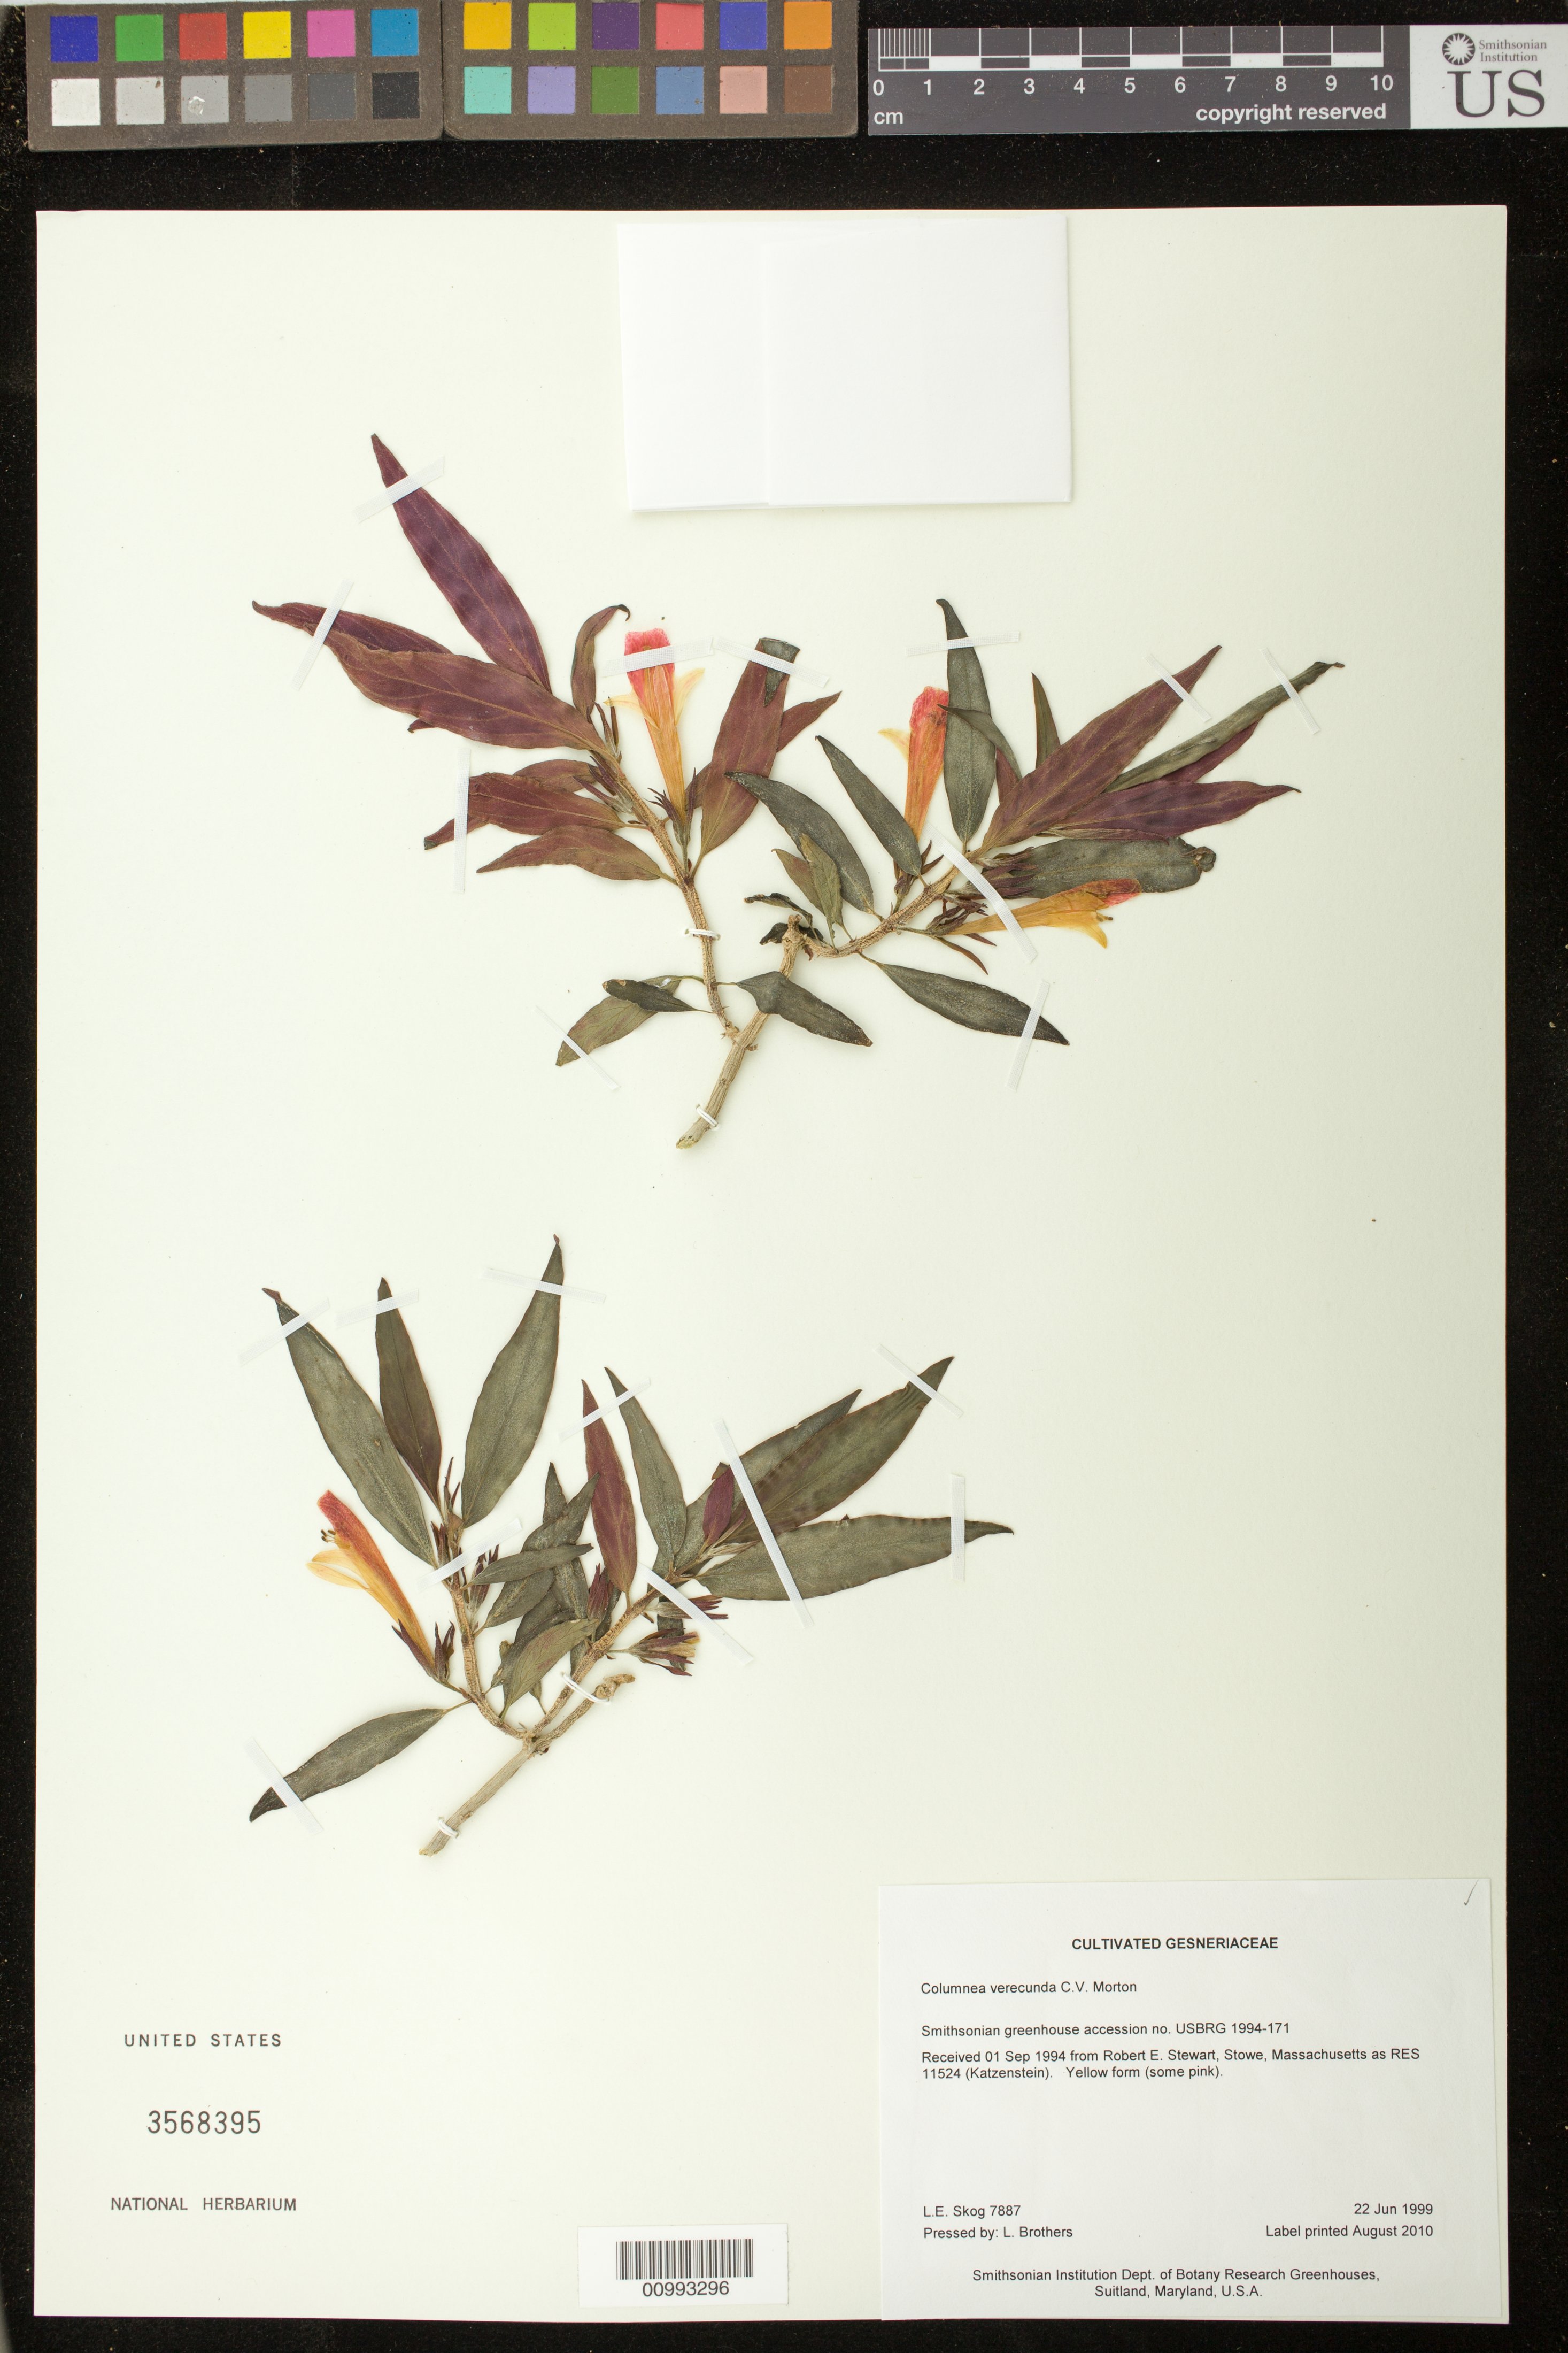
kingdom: Plantae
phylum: Tracheophyta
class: Magnoliopsida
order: Lamiales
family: Gesneriaceae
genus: Columnea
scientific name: Columnea verecunda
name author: C.V. Morton in Standl.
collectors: L. E. Skog & L. Brothers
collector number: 7887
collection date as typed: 22 Jun 1999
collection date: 1999-06-22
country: United States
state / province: Maryland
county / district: Prince George's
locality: Smithsonian Institution Dept. of Botany Research Greenhouses, Suitland, Maryland, U.S.A.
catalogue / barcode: US 3568395